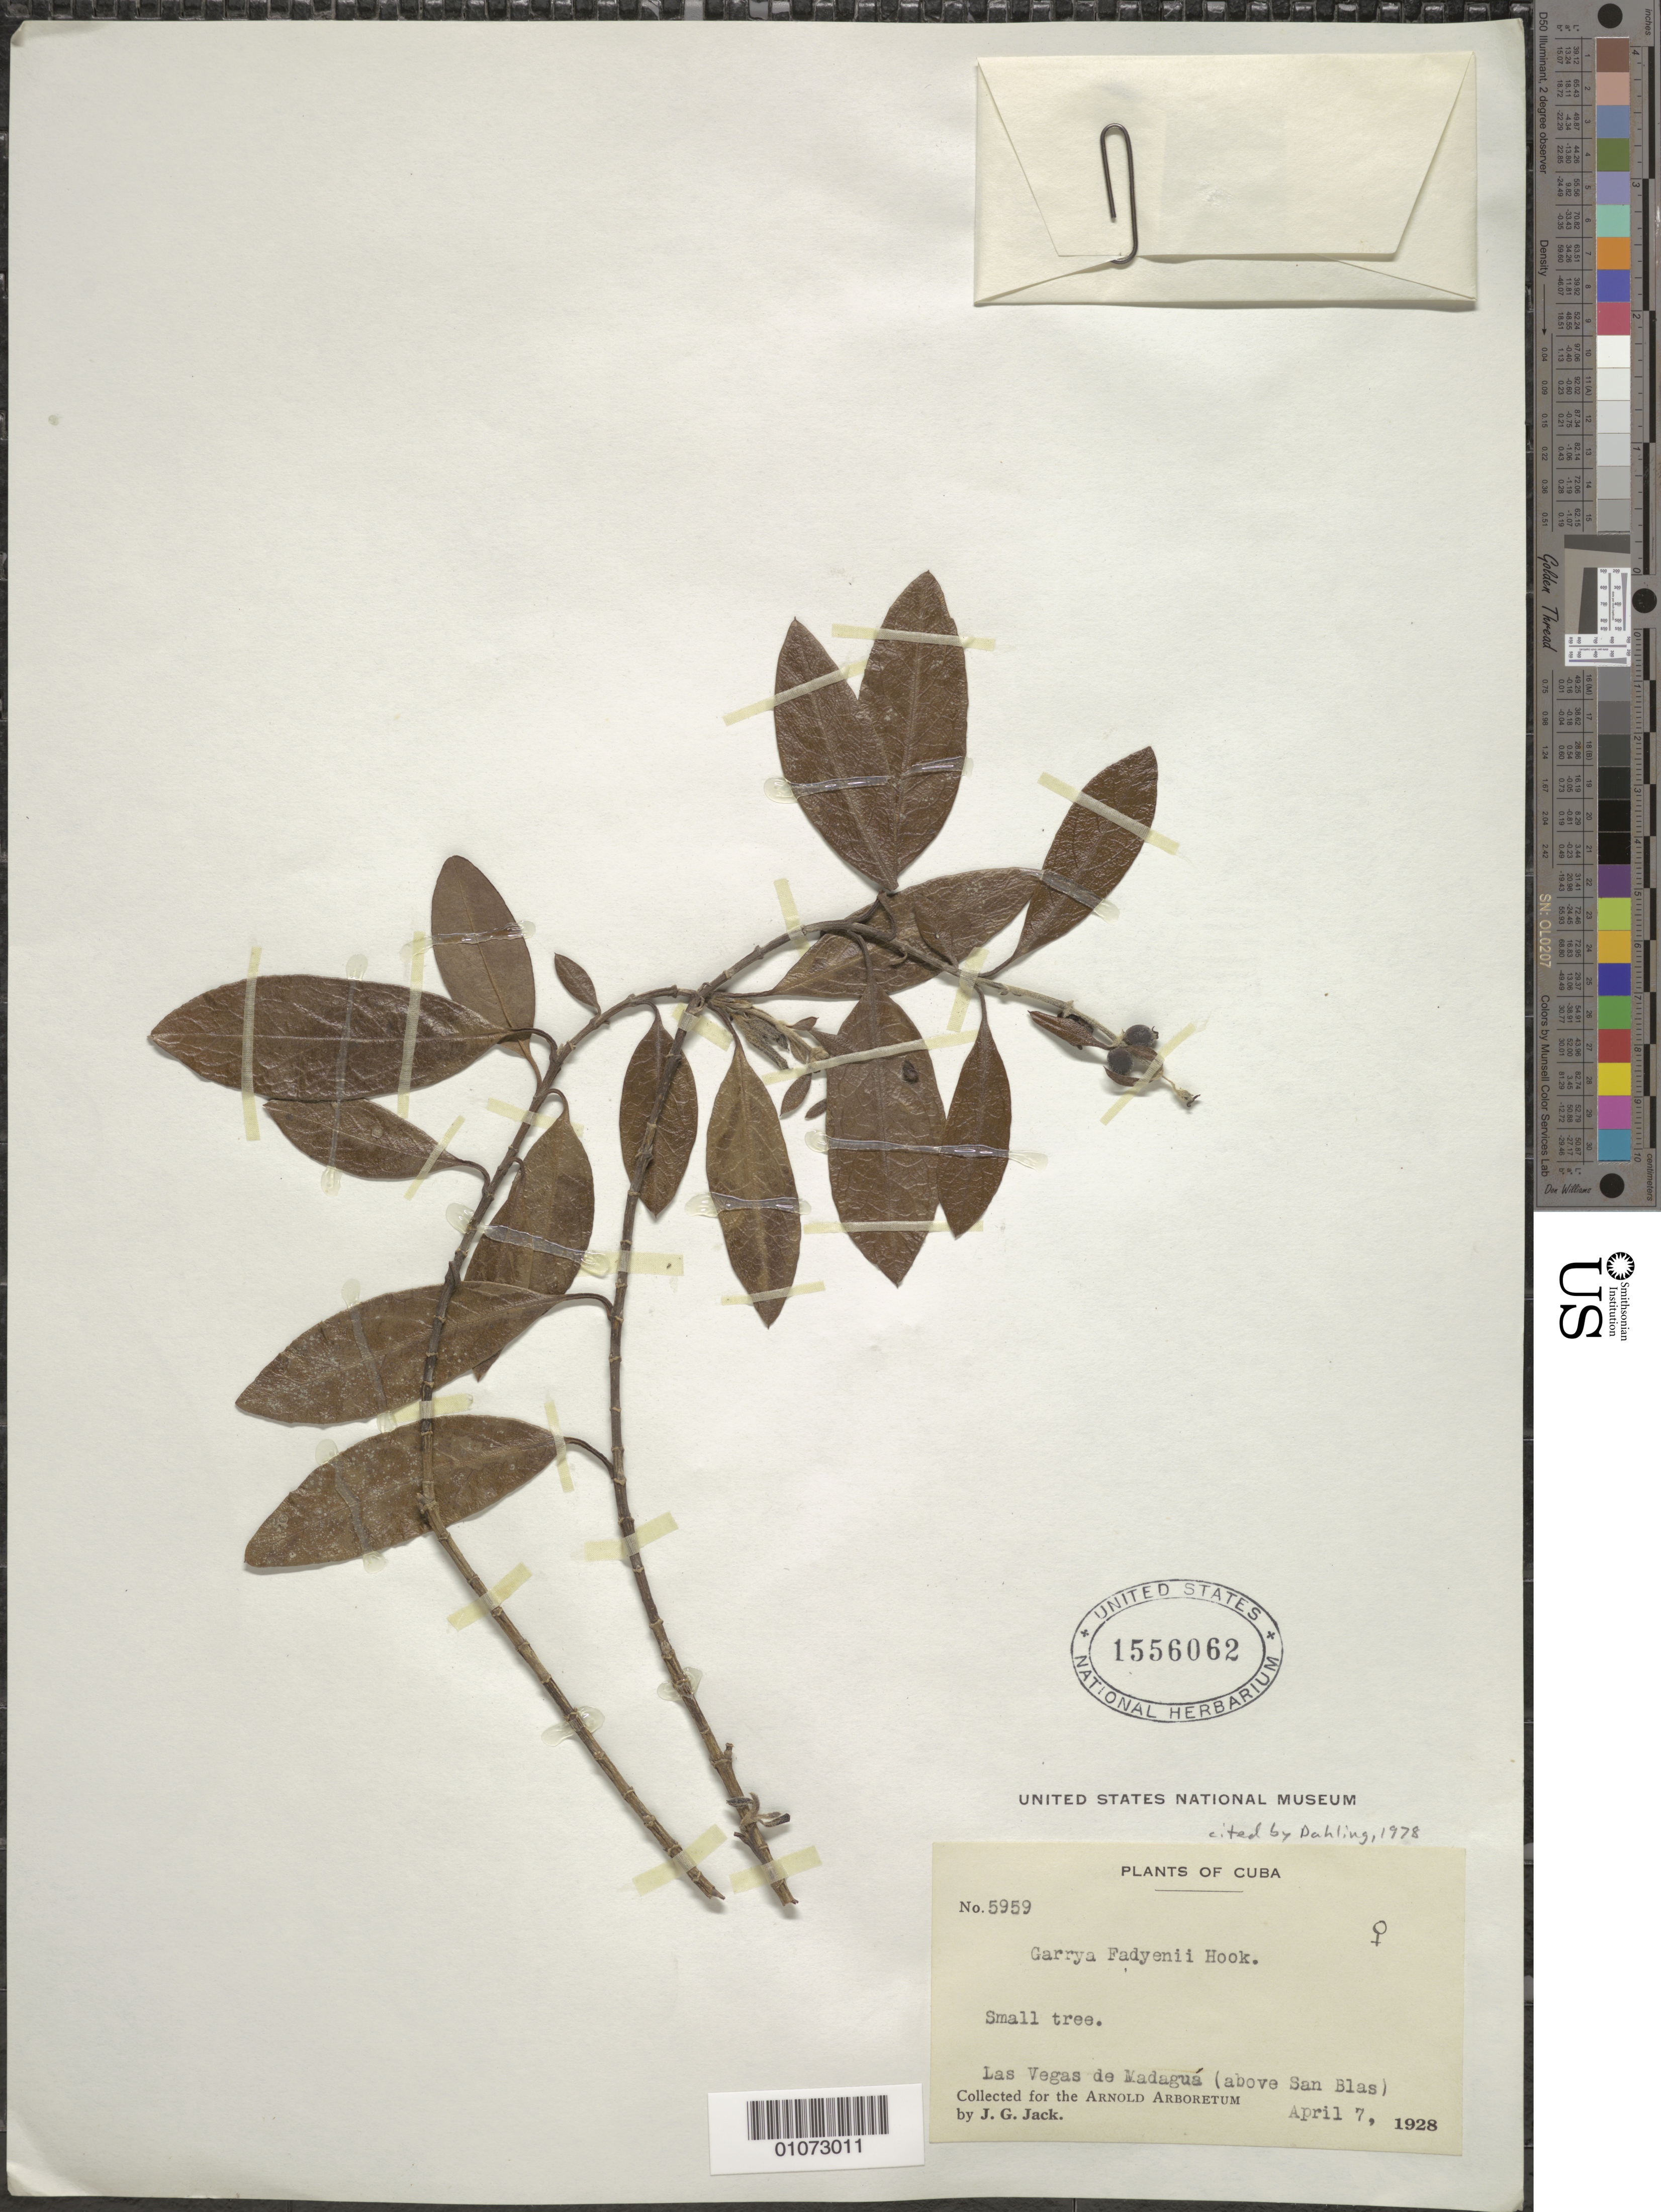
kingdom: Plantae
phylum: Tracheophyta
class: Magnoliopsida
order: Garryales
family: Garryaceae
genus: Garrya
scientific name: Garrya fadyenii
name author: Hook.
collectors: J. G. Jack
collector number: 5959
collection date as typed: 07 Apr 1928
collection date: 1928-04-07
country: Cuba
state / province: Holguín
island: Cuba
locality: Las Vegas de Madagua (above San Blas)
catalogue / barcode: US 1556062